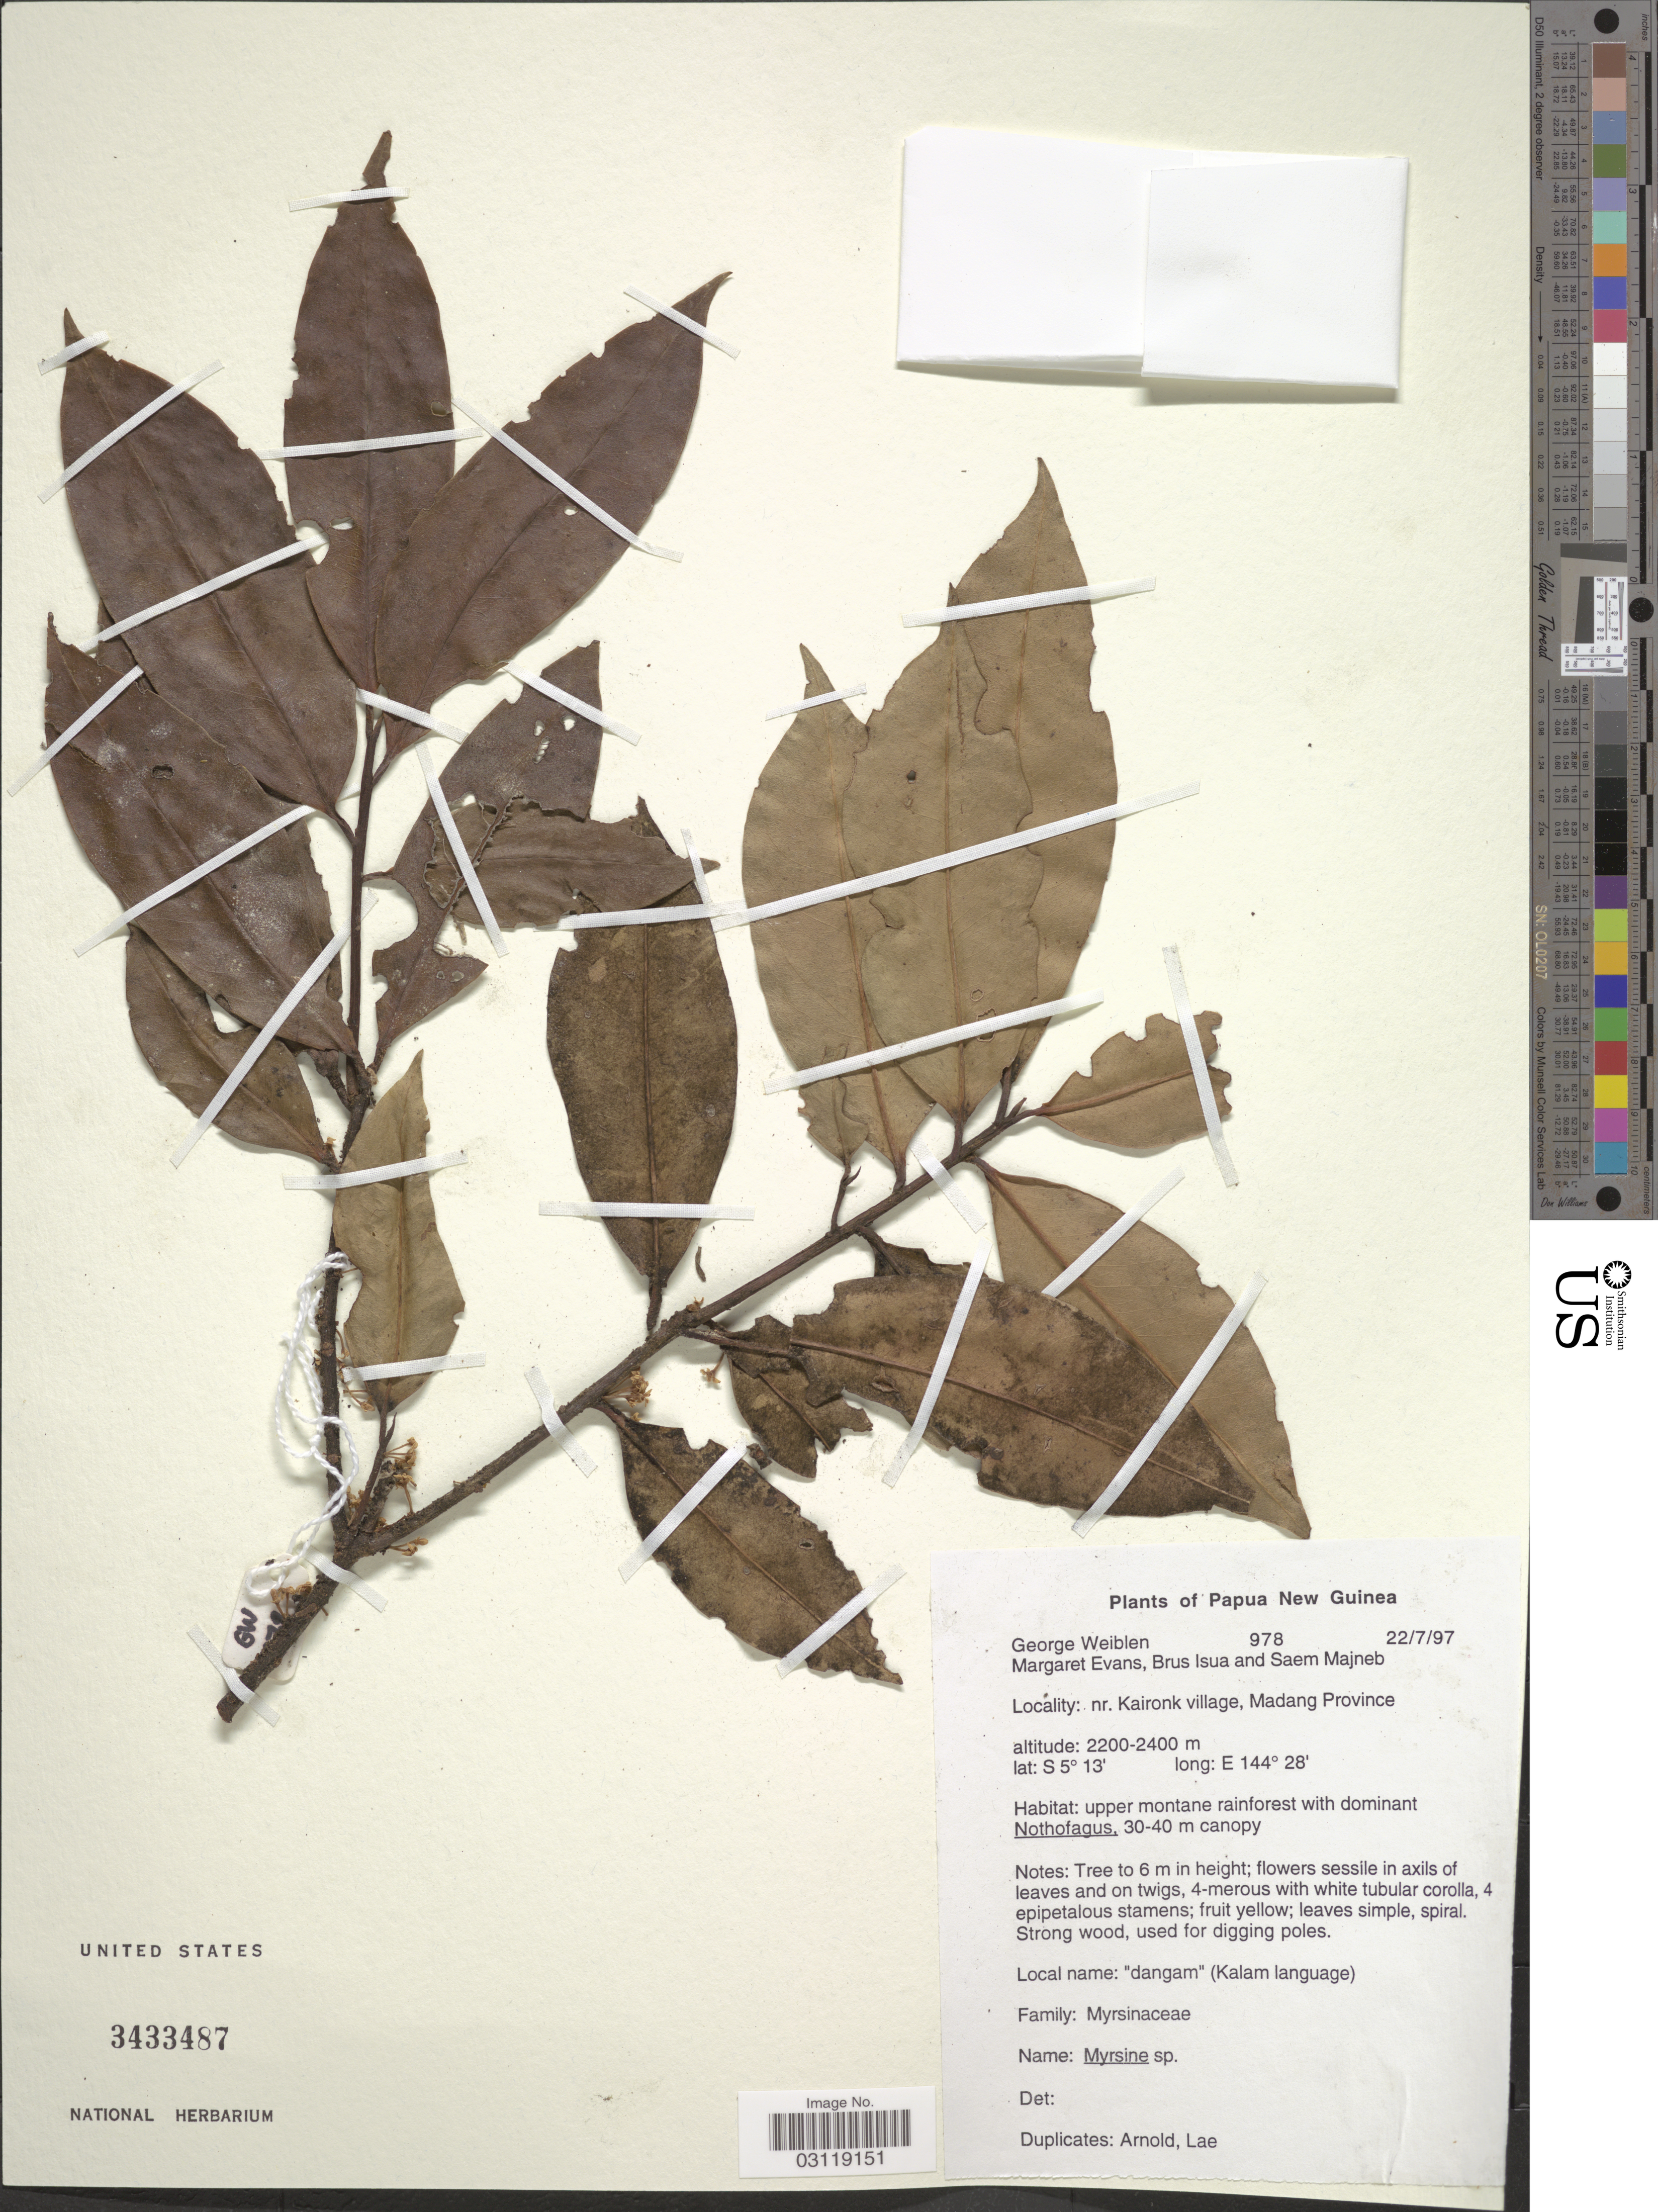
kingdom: Plantae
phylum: Tracheophyta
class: Magnoliopsida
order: Ericales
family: Primulaceae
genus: Rapanea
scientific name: Rapanea sp.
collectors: G. D. Weiblen, M. Evans, B. Isua & S. Majneb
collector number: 978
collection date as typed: Transcribed d/m/y: 22/7/97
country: Papua New Guinea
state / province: Madang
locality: Nr. Kaironk Village.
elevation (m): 2200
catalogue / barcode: US 3433487